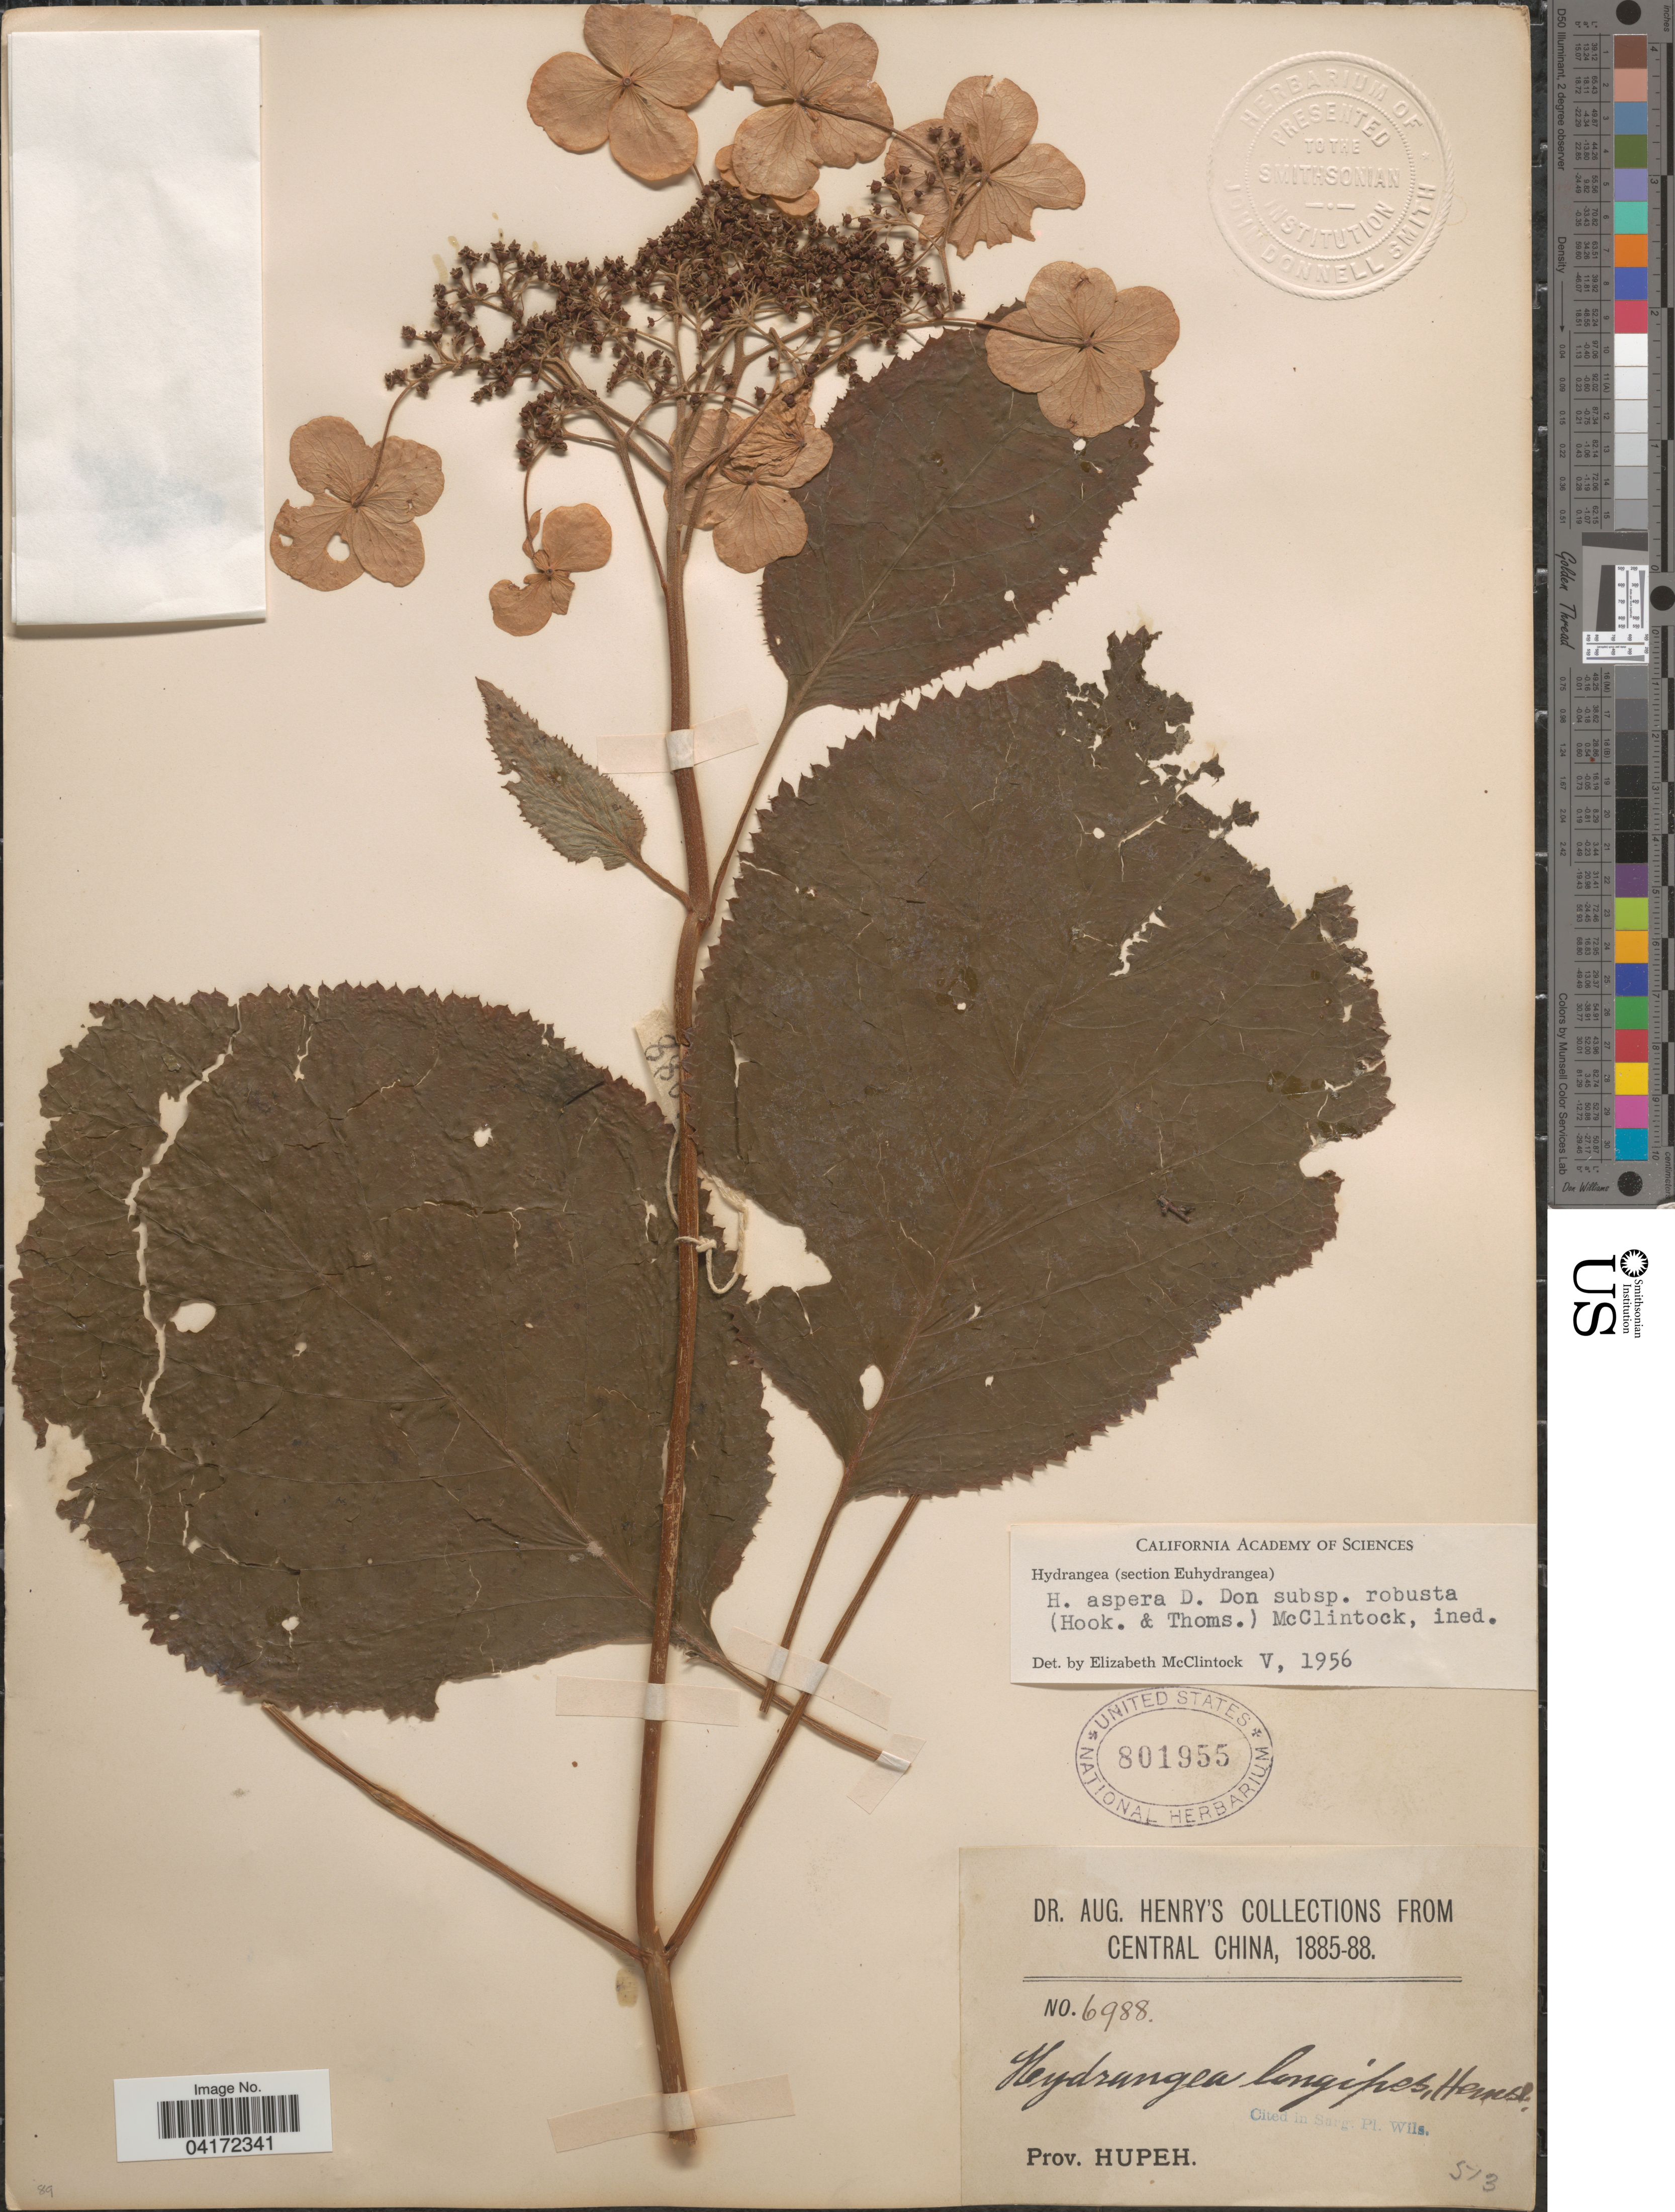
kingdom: Plantae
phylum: Tracheophyta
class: Magnoliopsida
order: Cornales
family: Hydrangeaceae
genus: Hydrangea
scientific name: Hydrangea aspera subsp. robusta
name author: (Hook. f. & Thomson) E. M. McClint.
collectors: A. Henry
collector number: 6988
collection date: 1885/1888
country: China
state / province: Hubei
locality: Central China. Prov. Hupeh.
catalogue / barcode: US 801955